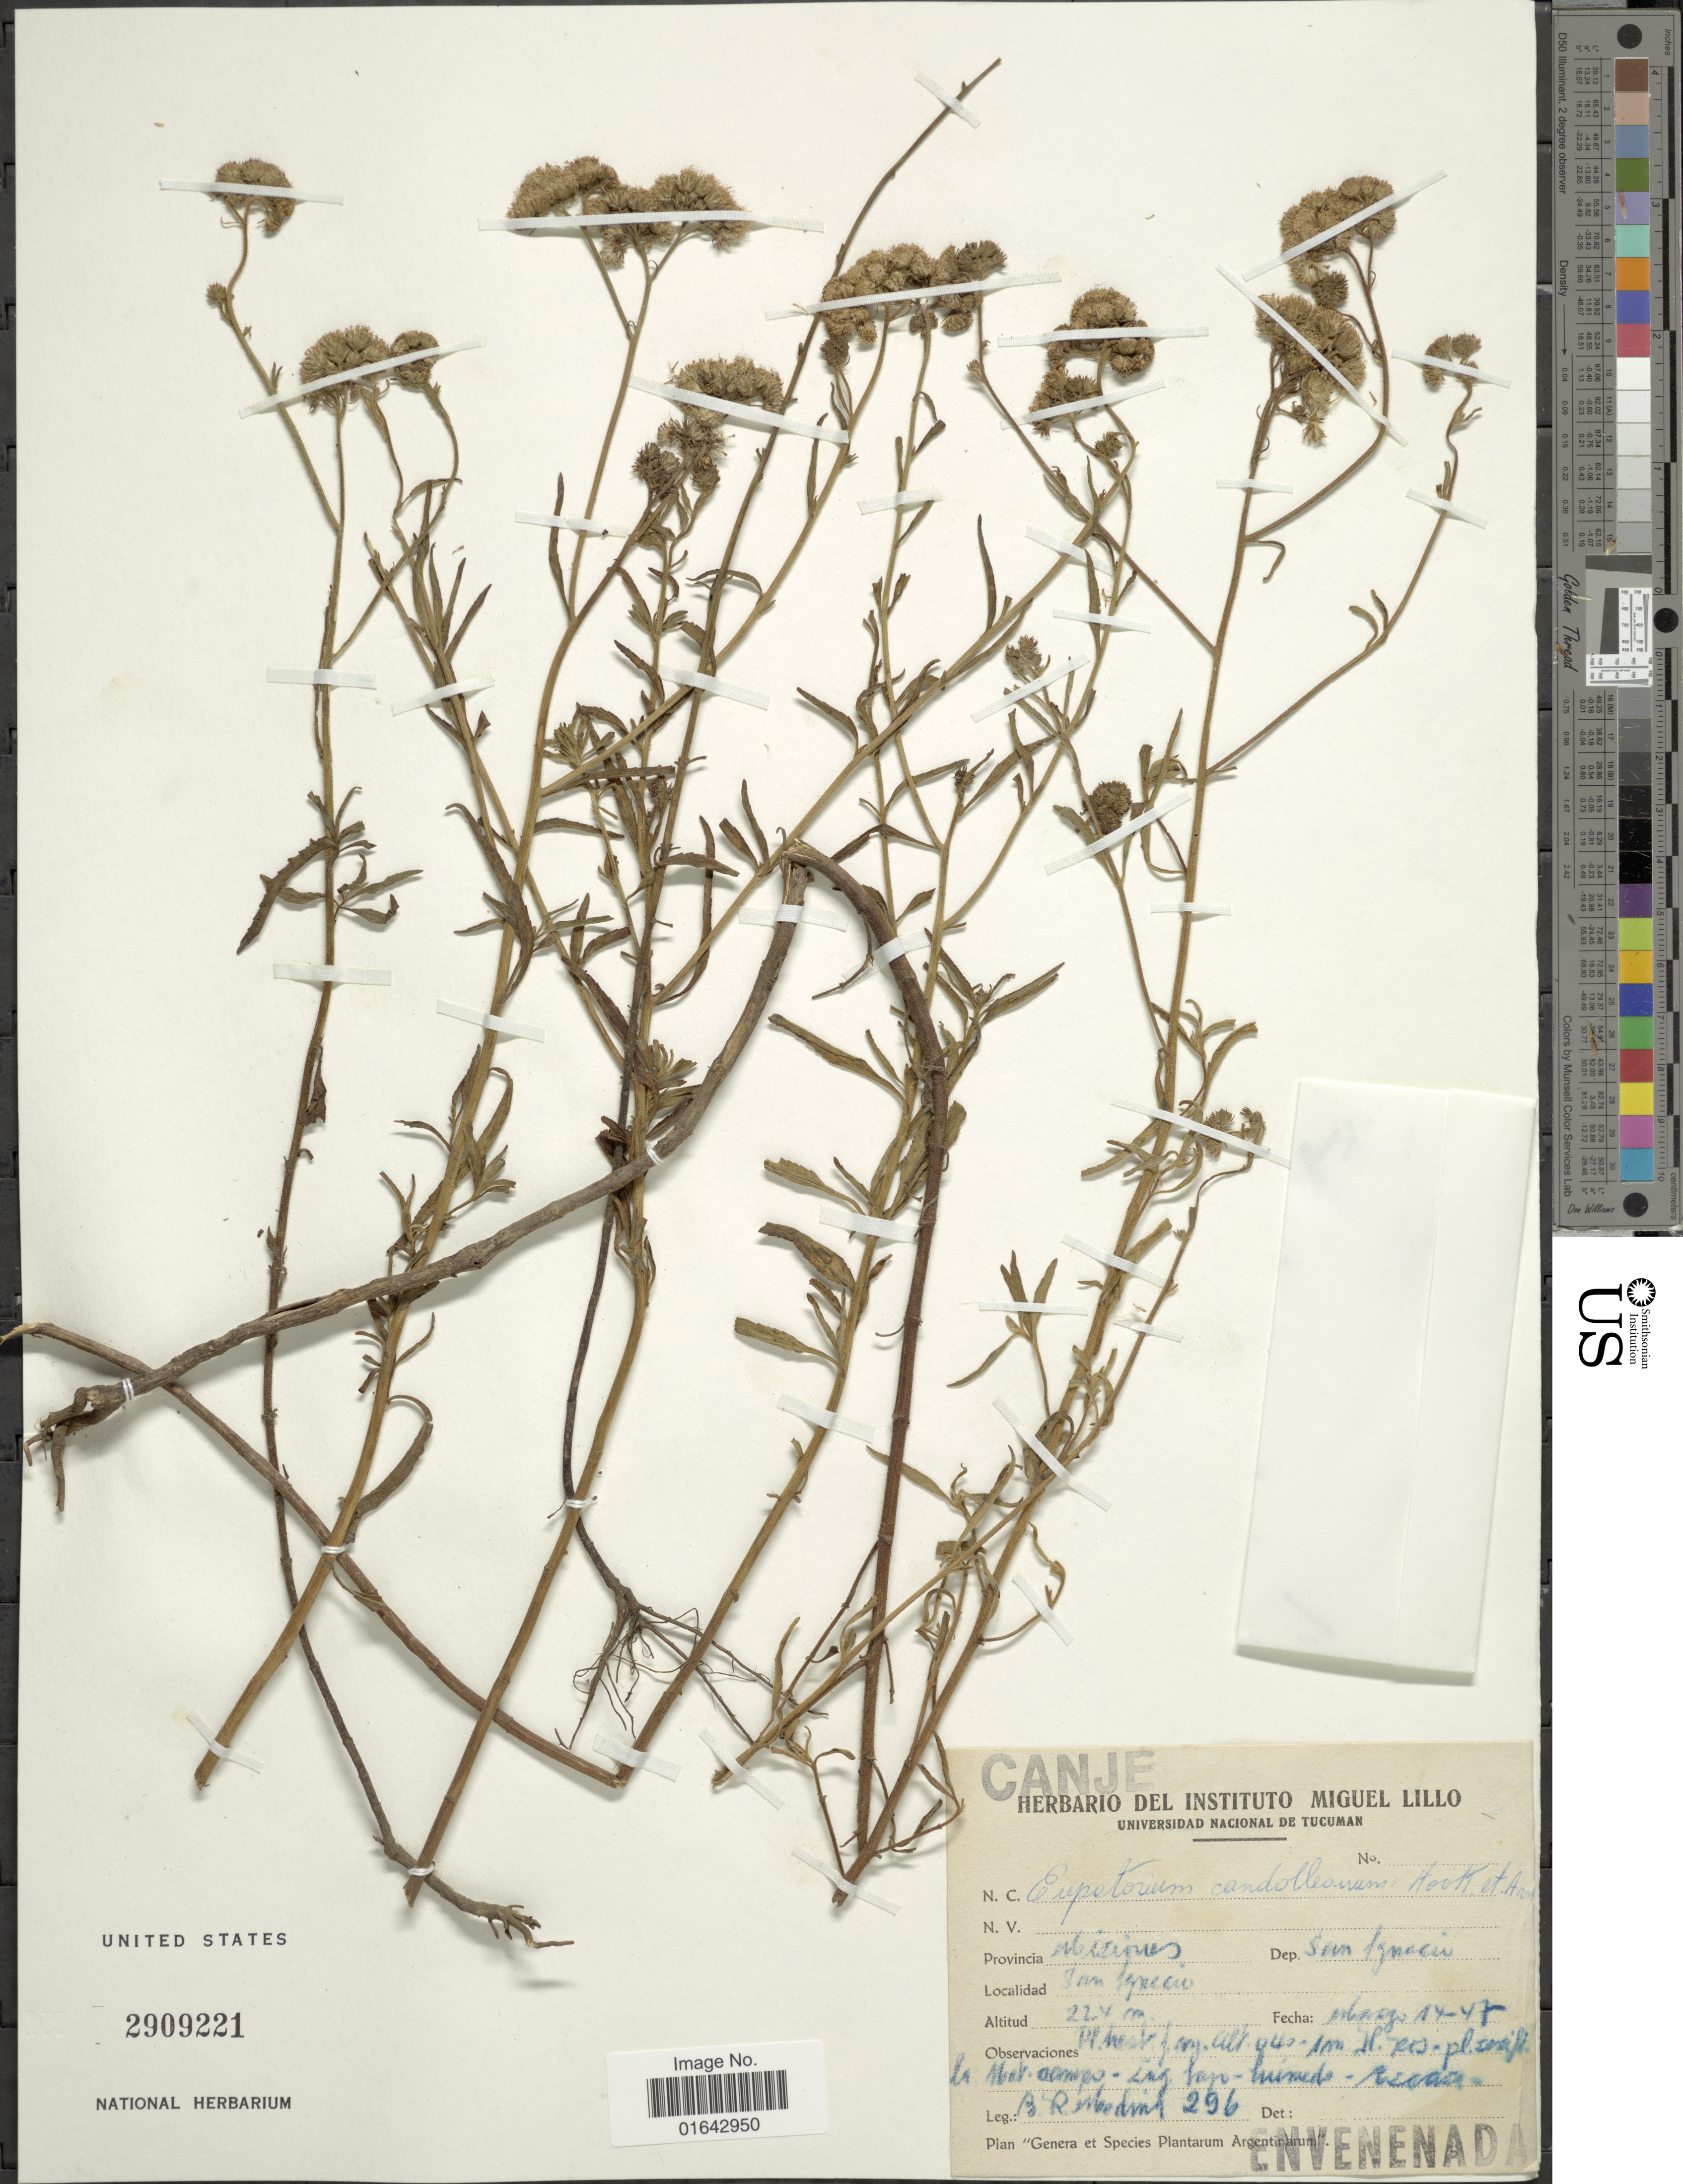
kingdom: Plantae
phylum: Tracheophyta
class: Magnoliopsida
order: Asterales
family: Asteraceae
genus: Barrosoa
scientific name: Barrosoa candolleana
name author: (Hook. & Arn.) R.M. King & H. Rob.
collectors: B. Medina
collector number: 296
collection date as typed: Marzo 14-47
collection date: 1947-03-14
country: Argentina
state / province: Misiones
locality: Provincia Misiones. Dep. San Ignacio. San Ignacio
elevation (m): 224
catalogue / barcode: US 2909221